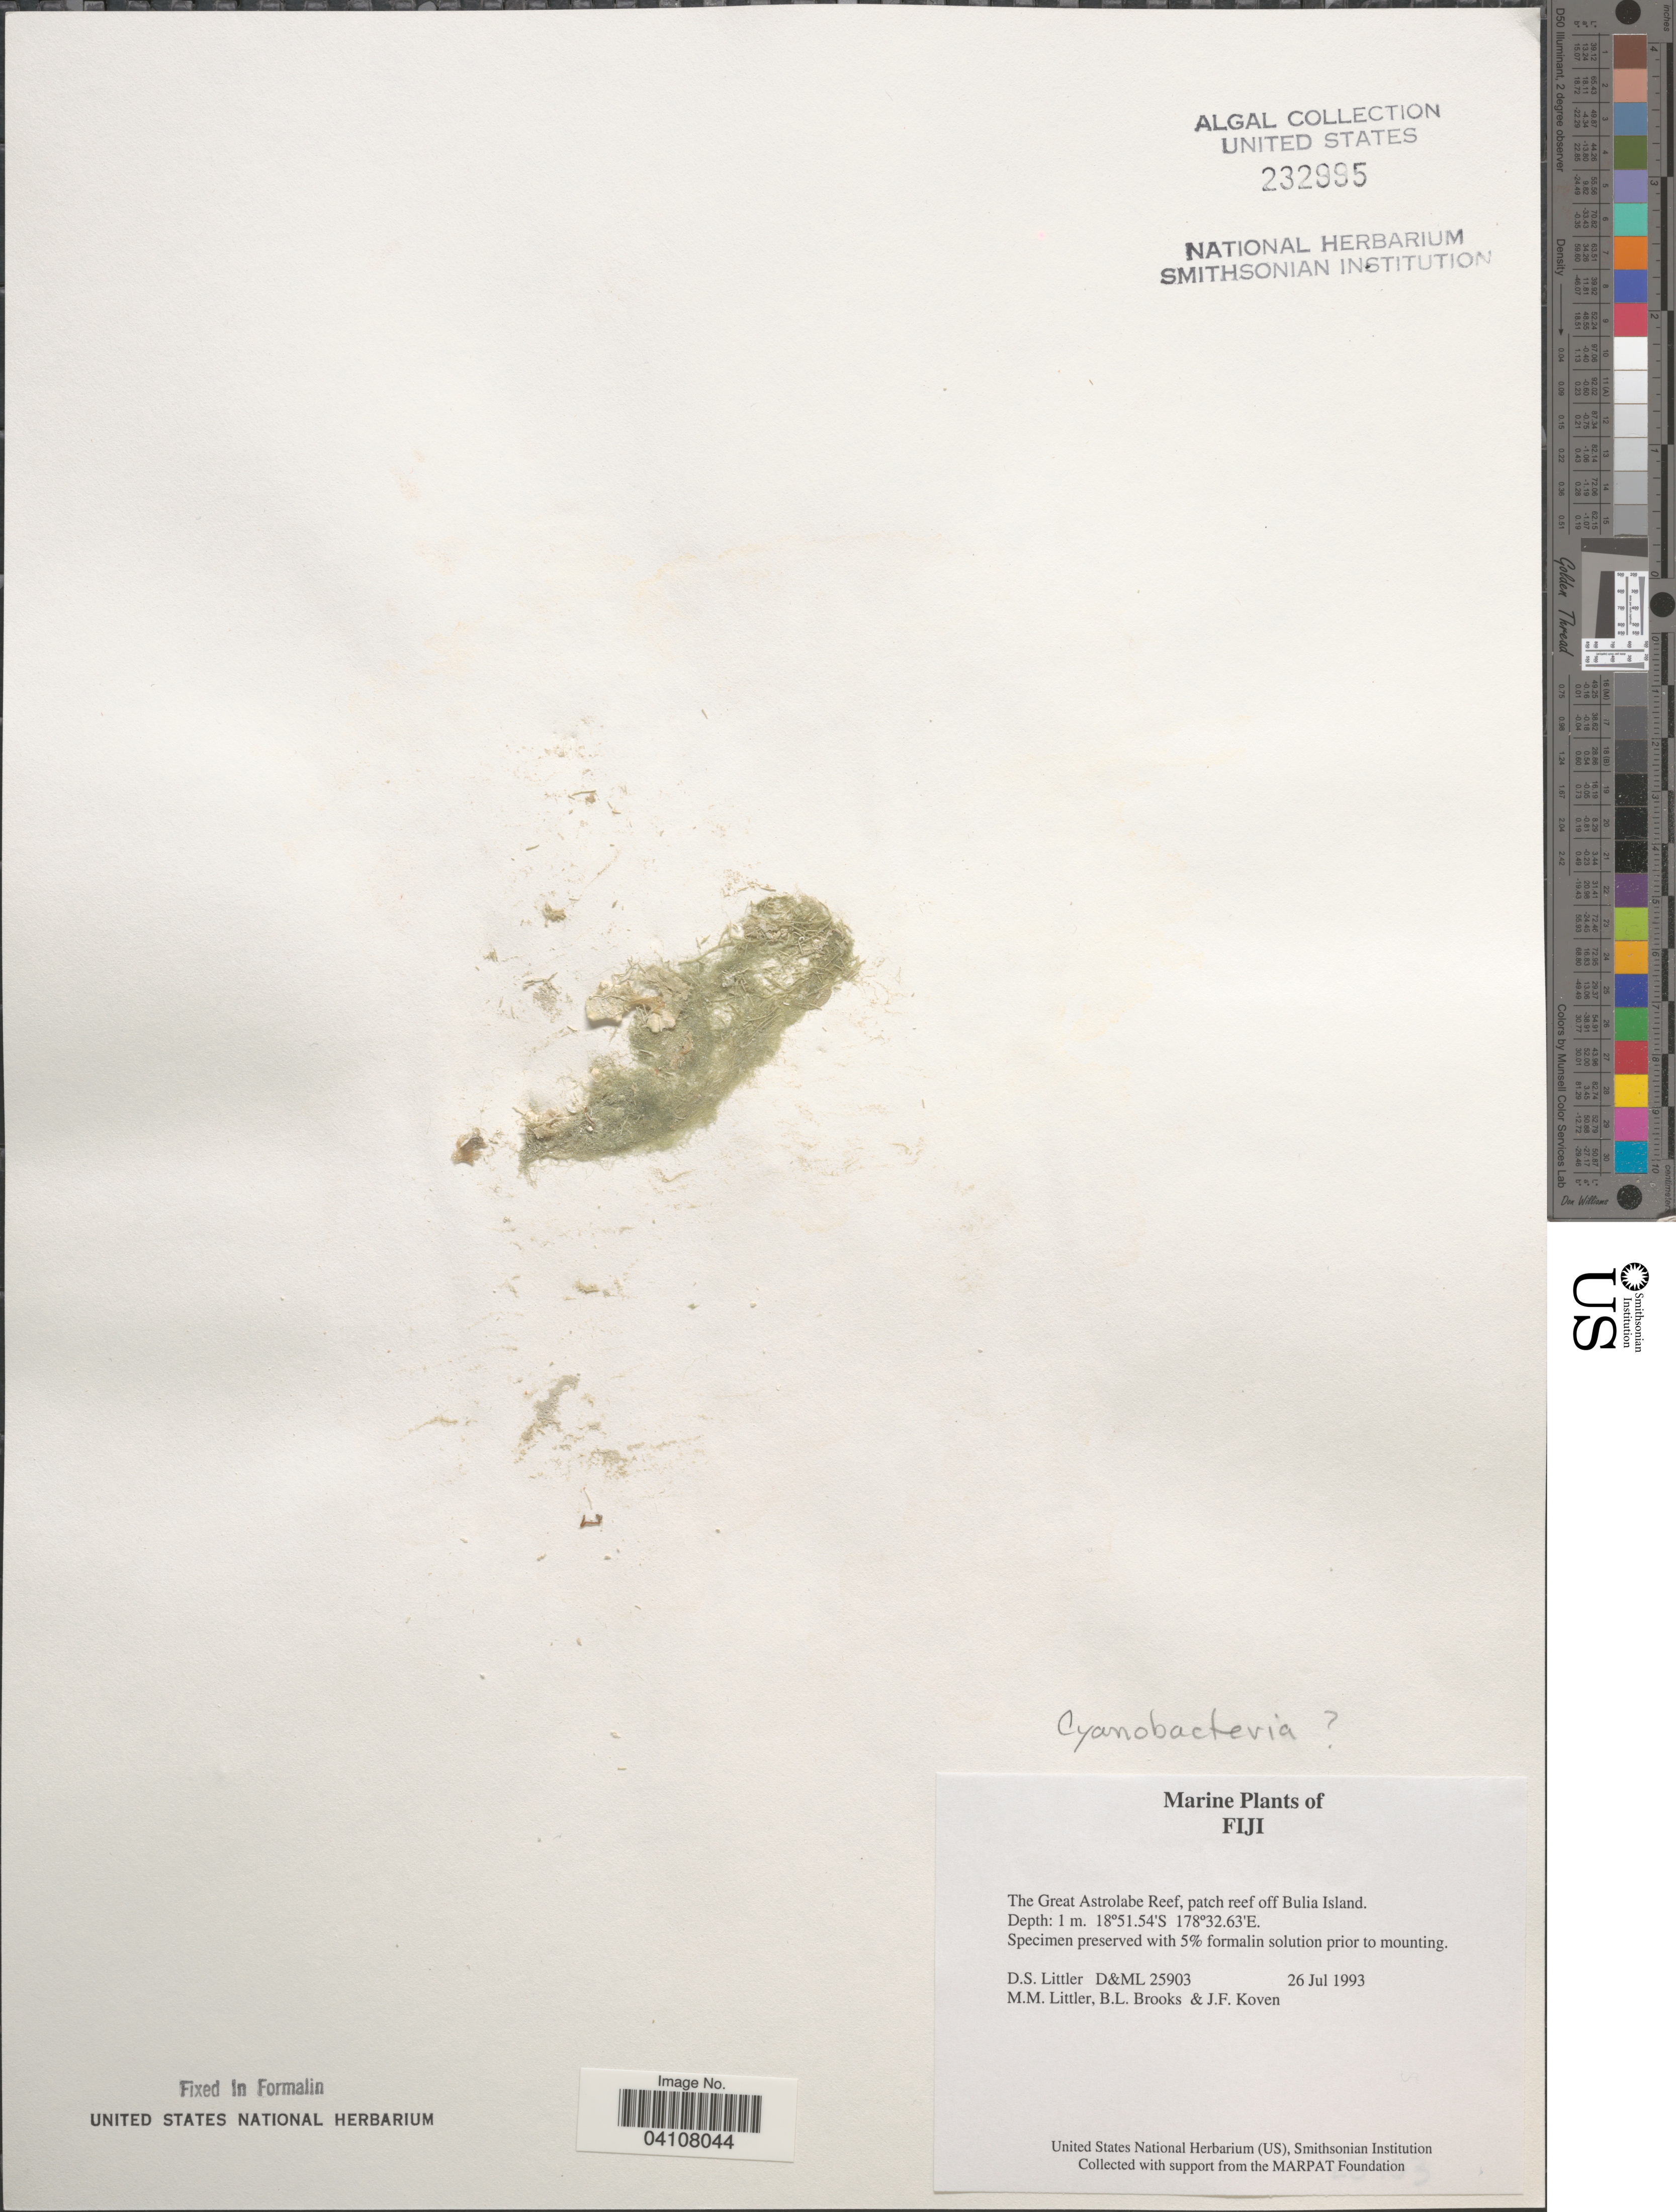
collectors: D. S. Littler, B. Brooks & J. Koven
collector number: D&ML25903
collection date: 1993-07-26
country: Fiji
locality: The Great Astrolabe Reef, patch reef off Bulia Island.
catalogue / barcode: US 232995